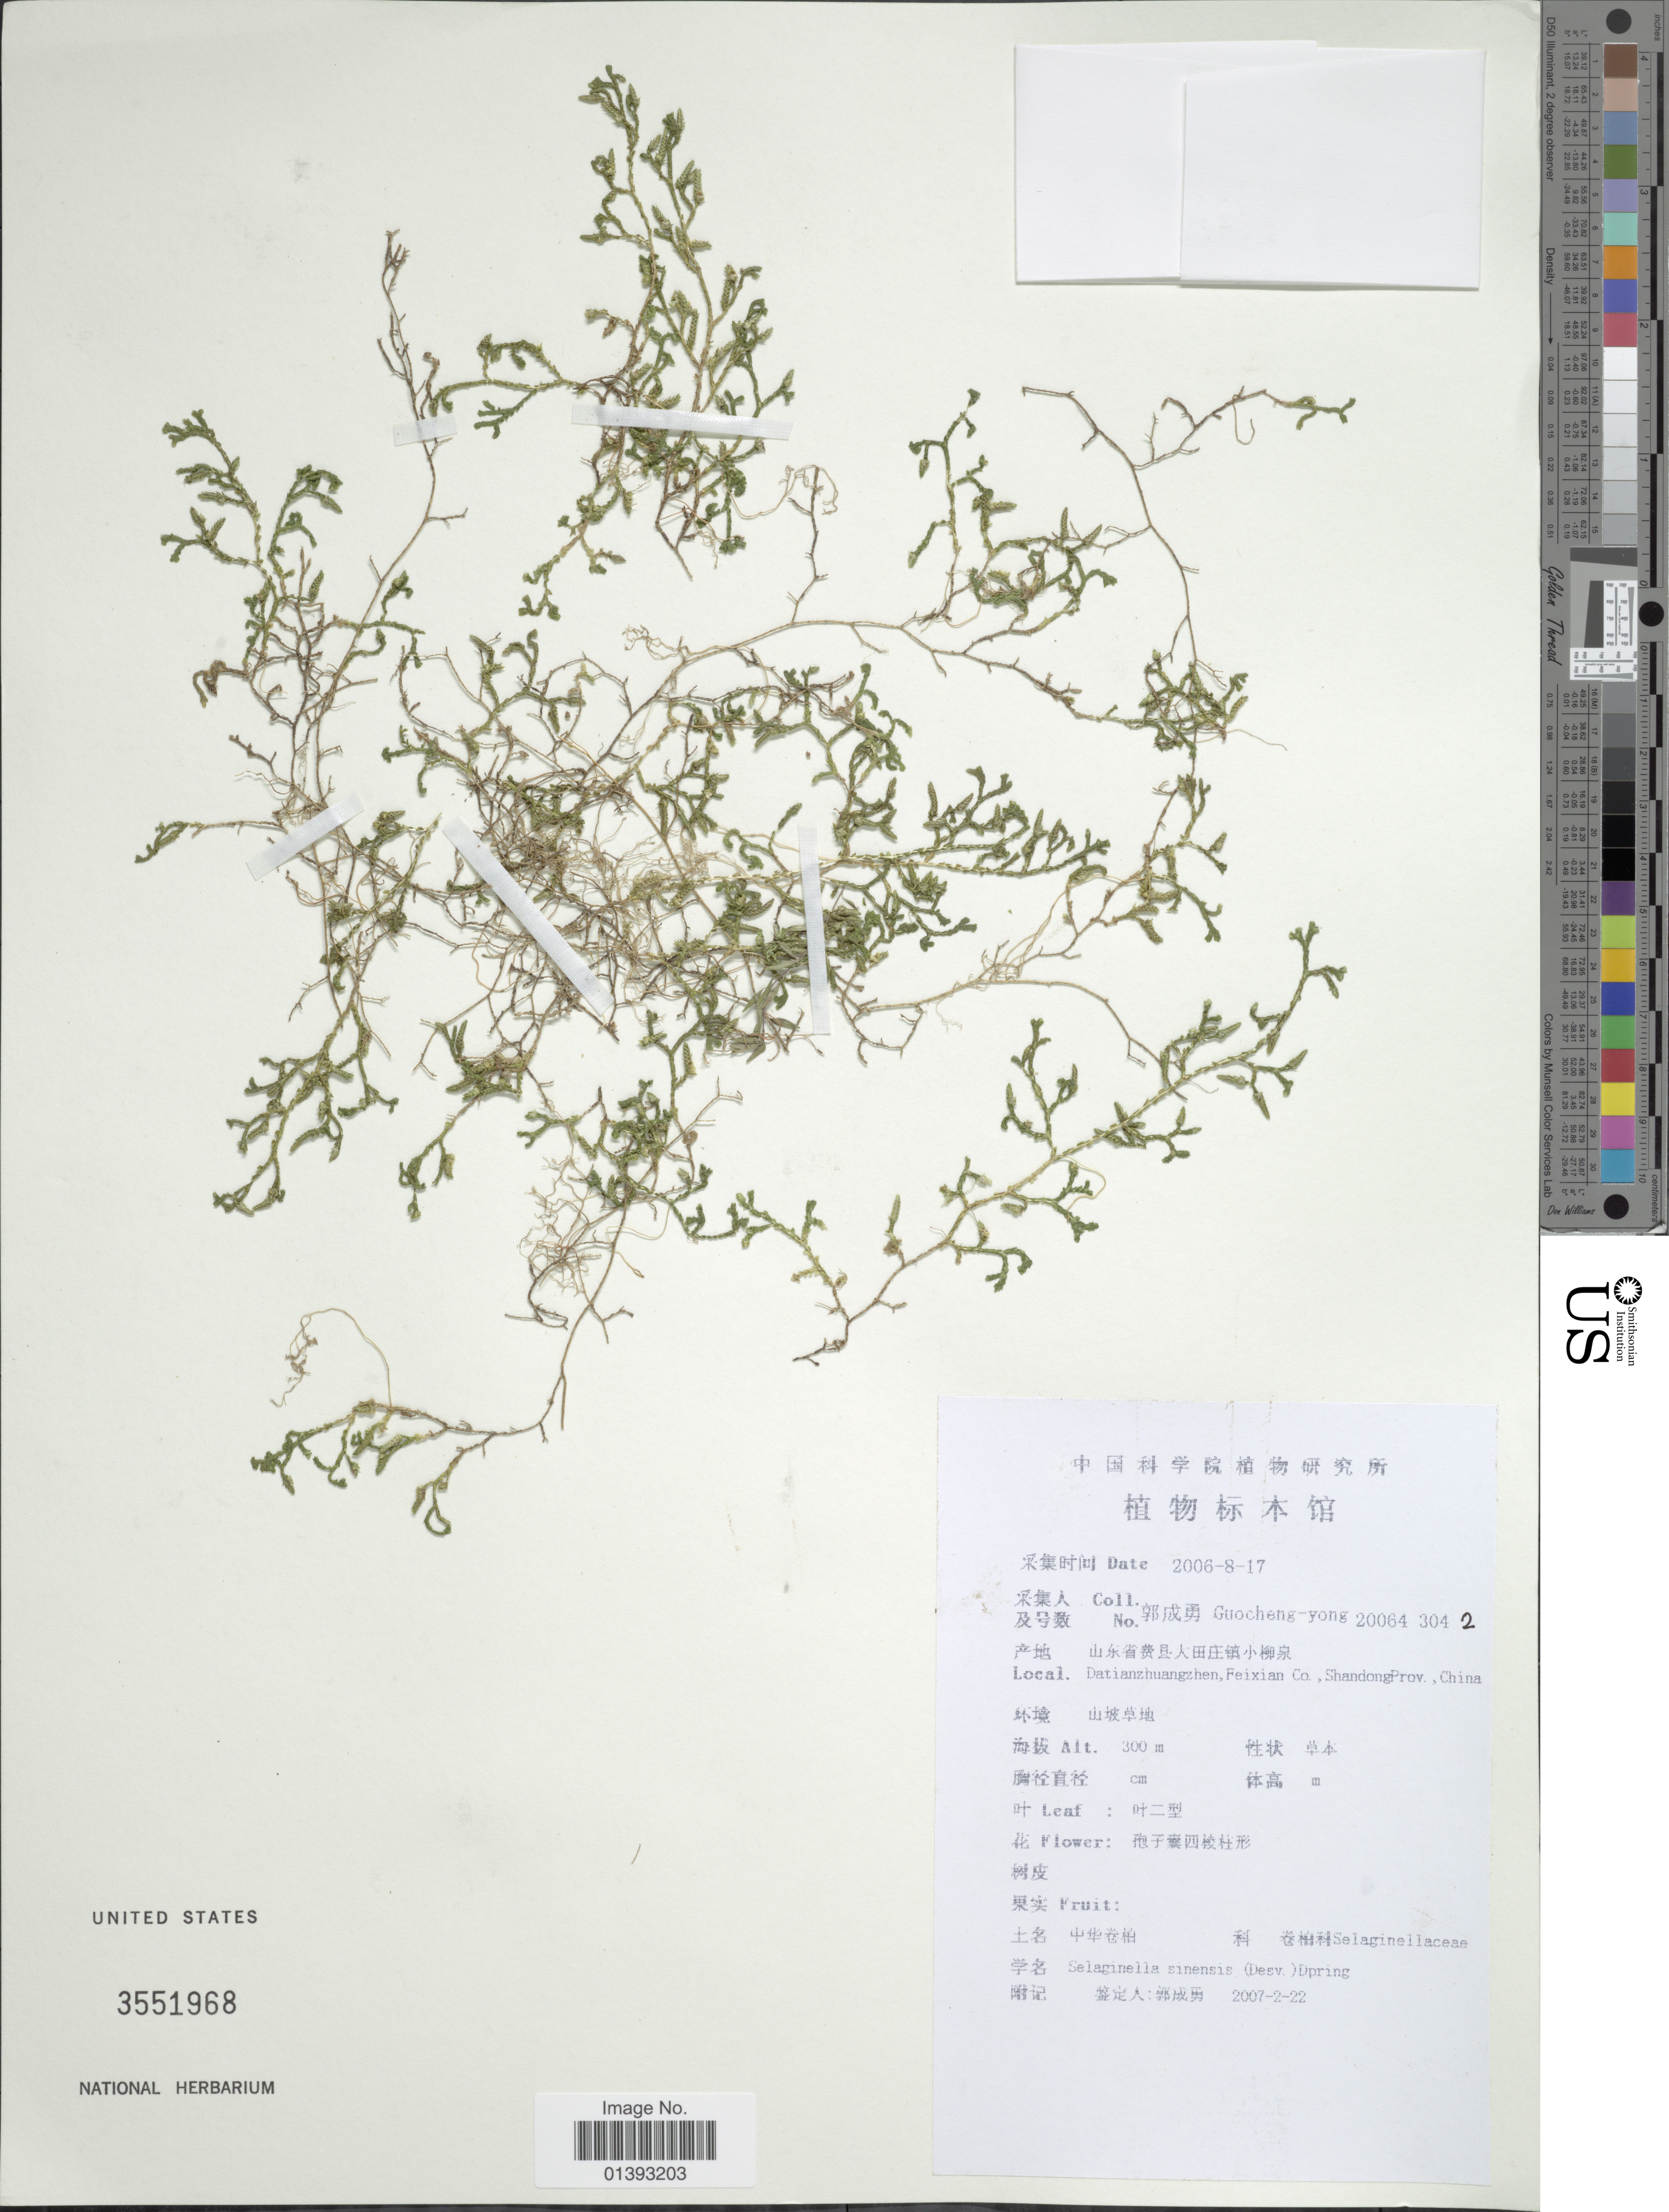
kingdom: Plantae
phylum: Tracheophyta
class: Lycopodiopsida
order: Selaginellales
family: Selaginellaceae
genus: Selaginella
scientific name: Selaginella sinensis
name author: (Desv.) Spring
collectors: Guo cheng-yong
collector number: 20064 304 2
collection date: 2006-08-17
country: China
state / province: Shandong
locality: Datianzhuangzhen, Feixuan Co., Shandong Prov.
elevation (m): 300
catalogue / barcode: US 3551968